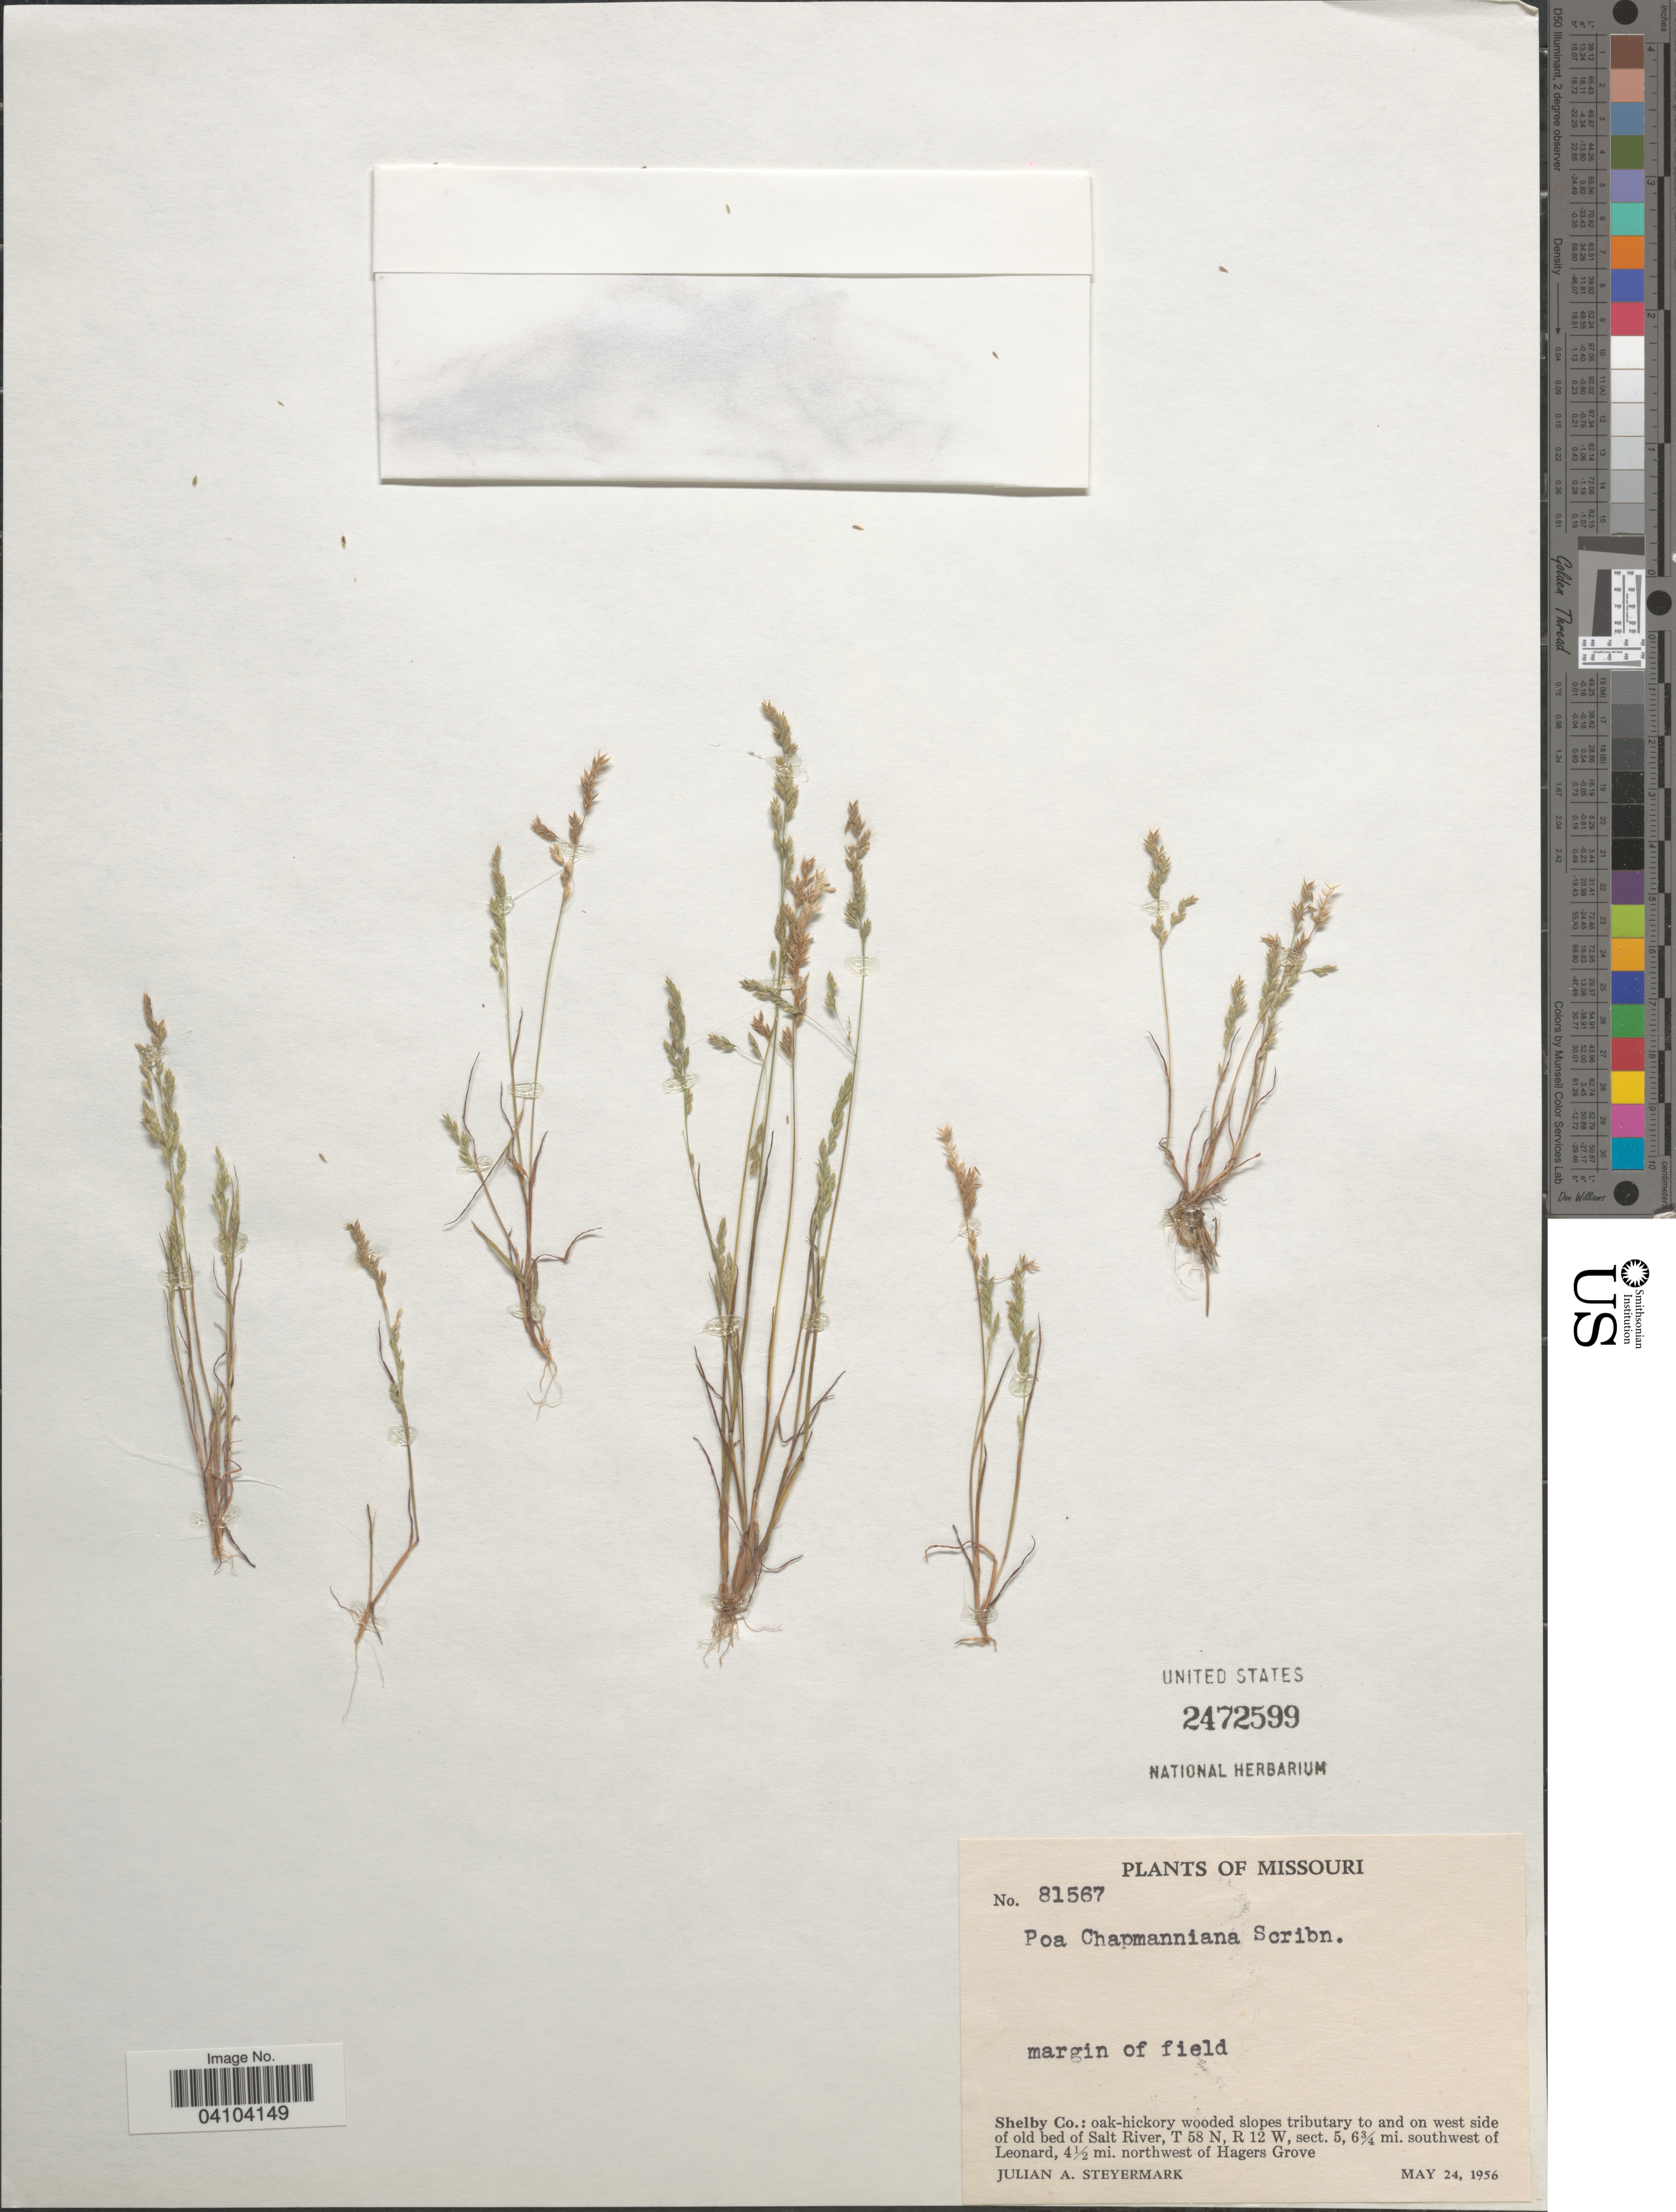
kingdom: Plantae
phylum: Tracheophyta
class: Liliopsida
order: Poales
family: Poaceae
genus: Poa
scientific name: Poa chapmaniana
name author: Scribn.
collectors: J. Steyermark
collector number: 81567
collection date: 1956-05-24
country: United States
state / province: Missouri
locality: Shelby Co.: oak-hickory wooded slopes tributary to and on west side of old bed of Salt River, T 58 N, R 12 W, sect. 5,6¾ mi. southwest of Leonard, 4½ mi. northwest of Hagers Cove.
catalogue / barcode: US 2472599